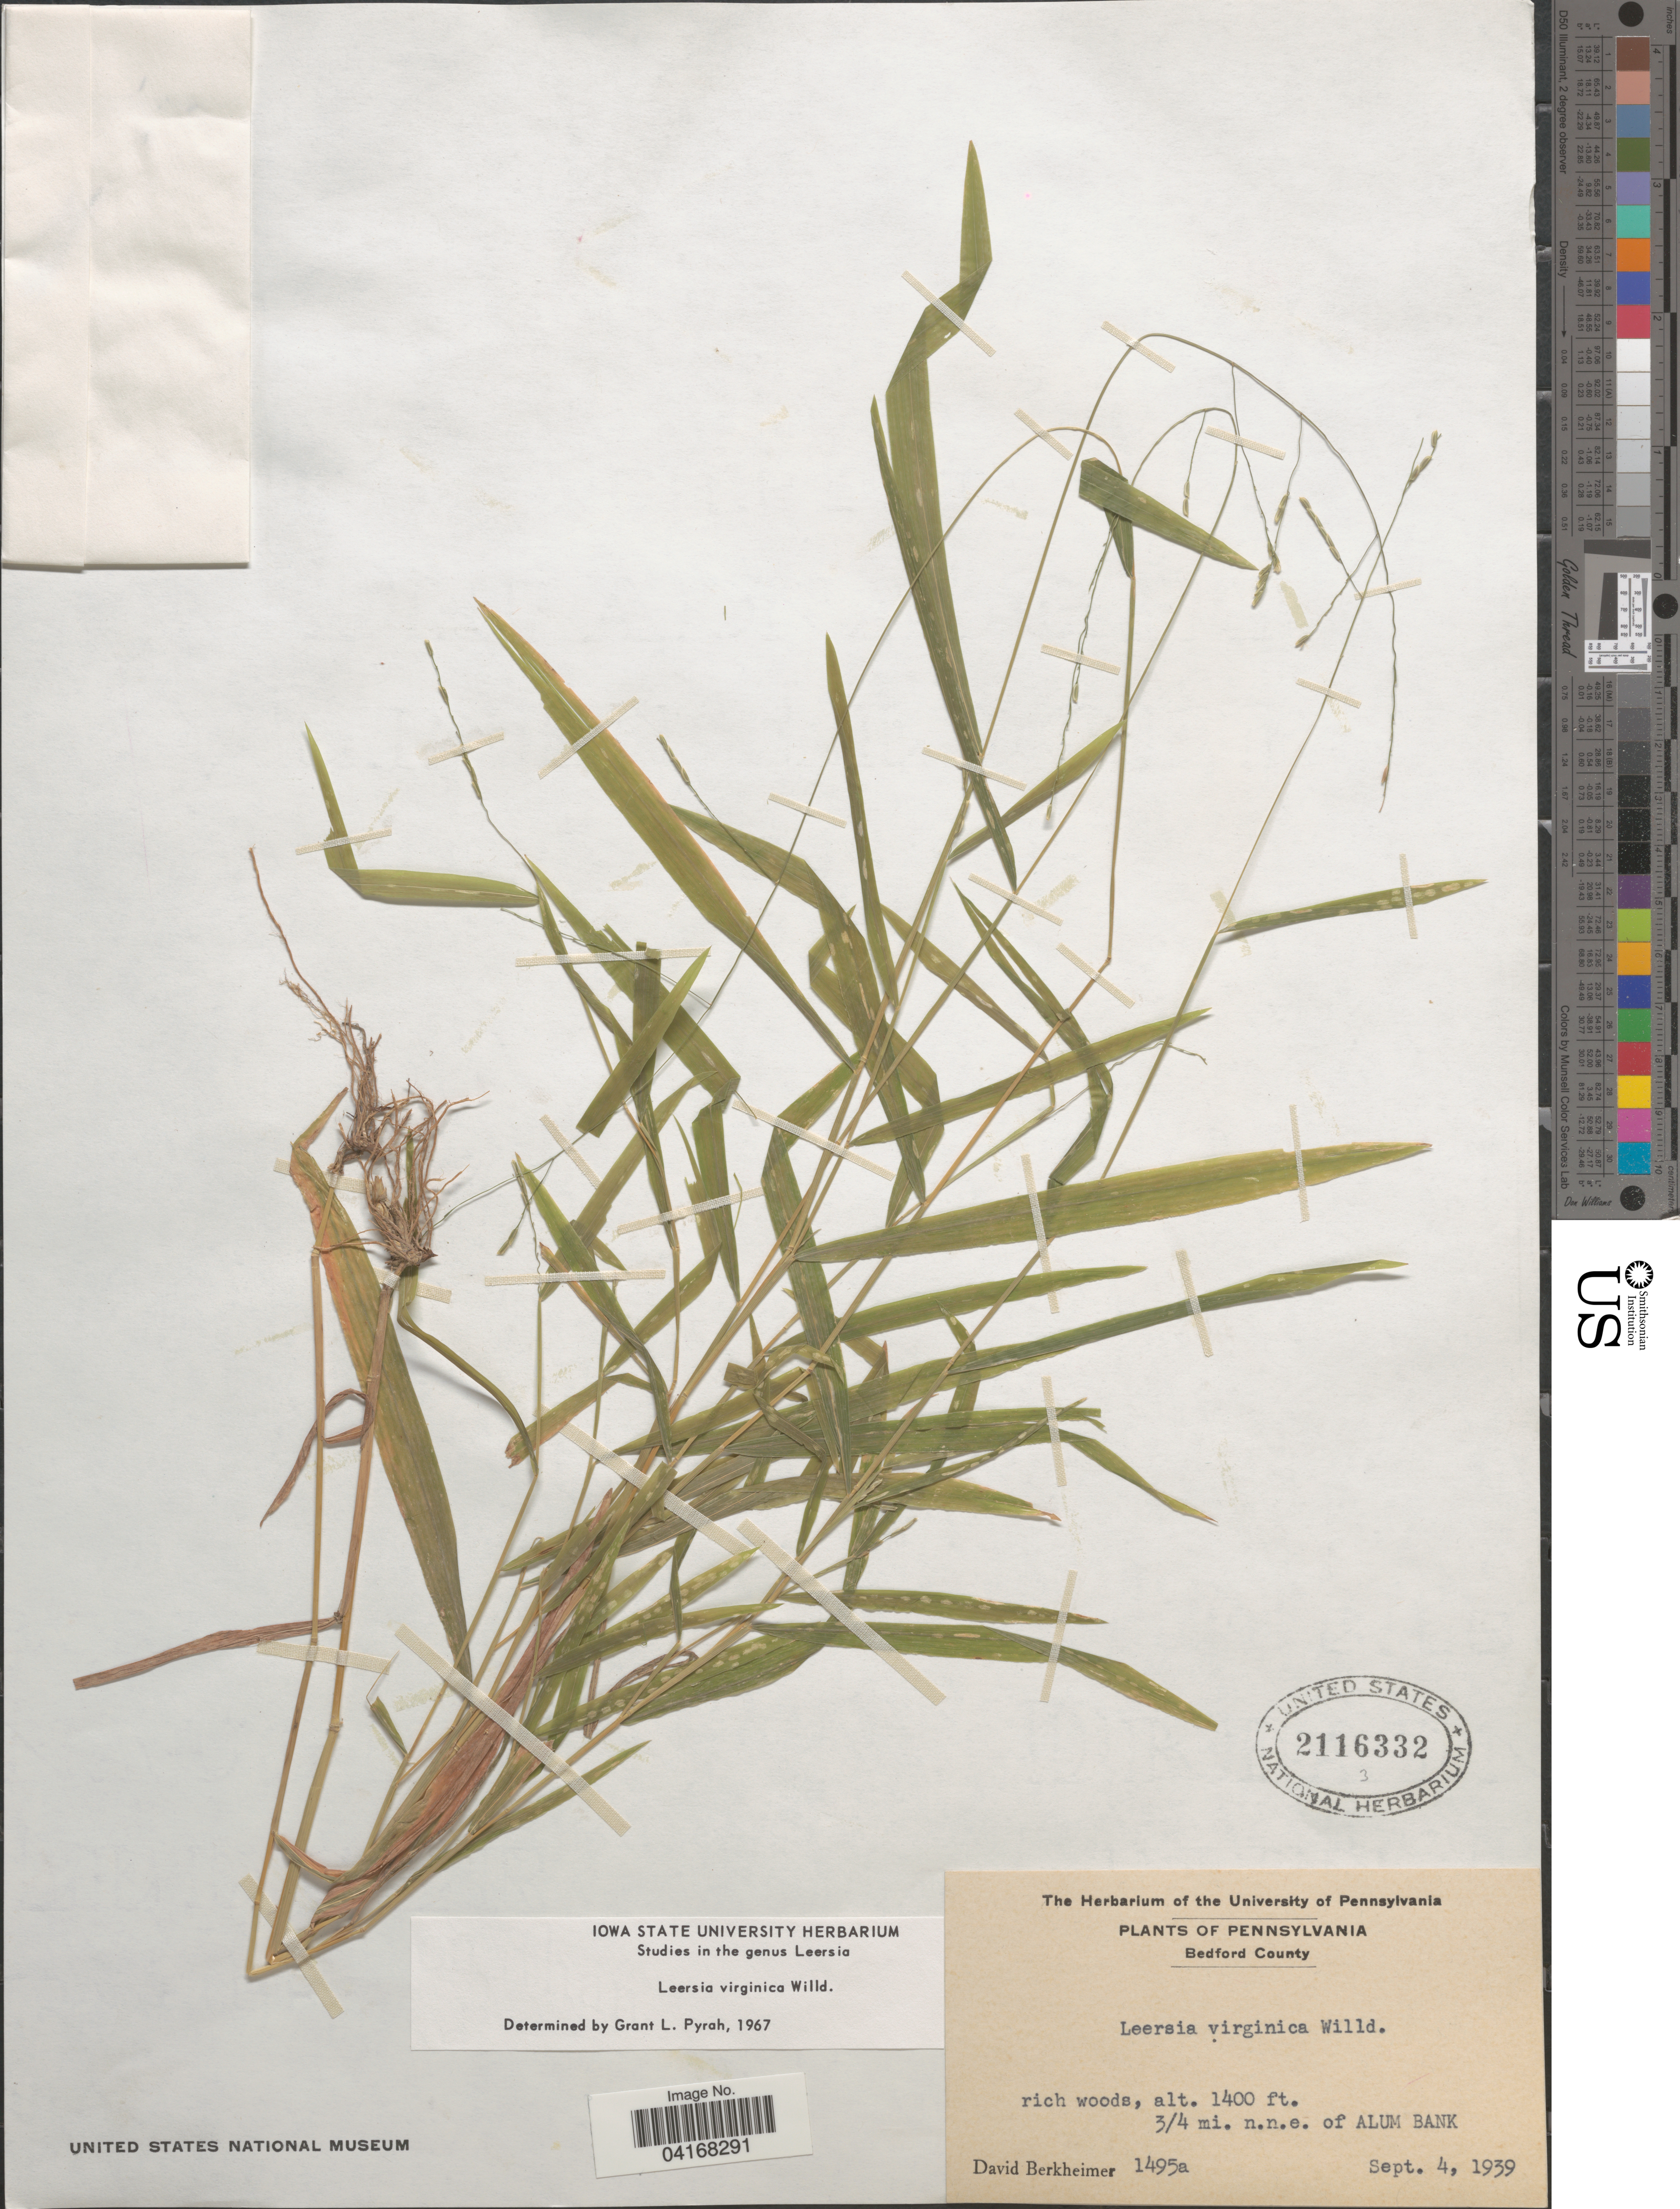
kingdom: Plantae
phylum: Tracheophyta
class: Liliopsida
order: Poales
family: Poaceae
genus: Leersia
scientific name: Leersia virginica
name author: Willd.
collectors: D. Berkheimer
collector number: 1495a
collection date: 1939-09-04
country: United States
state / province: Pennsylvania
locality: Bedford County. ¾ mi. n.n.e. of Alum Bank.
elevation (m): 427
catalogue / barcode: US 2116332